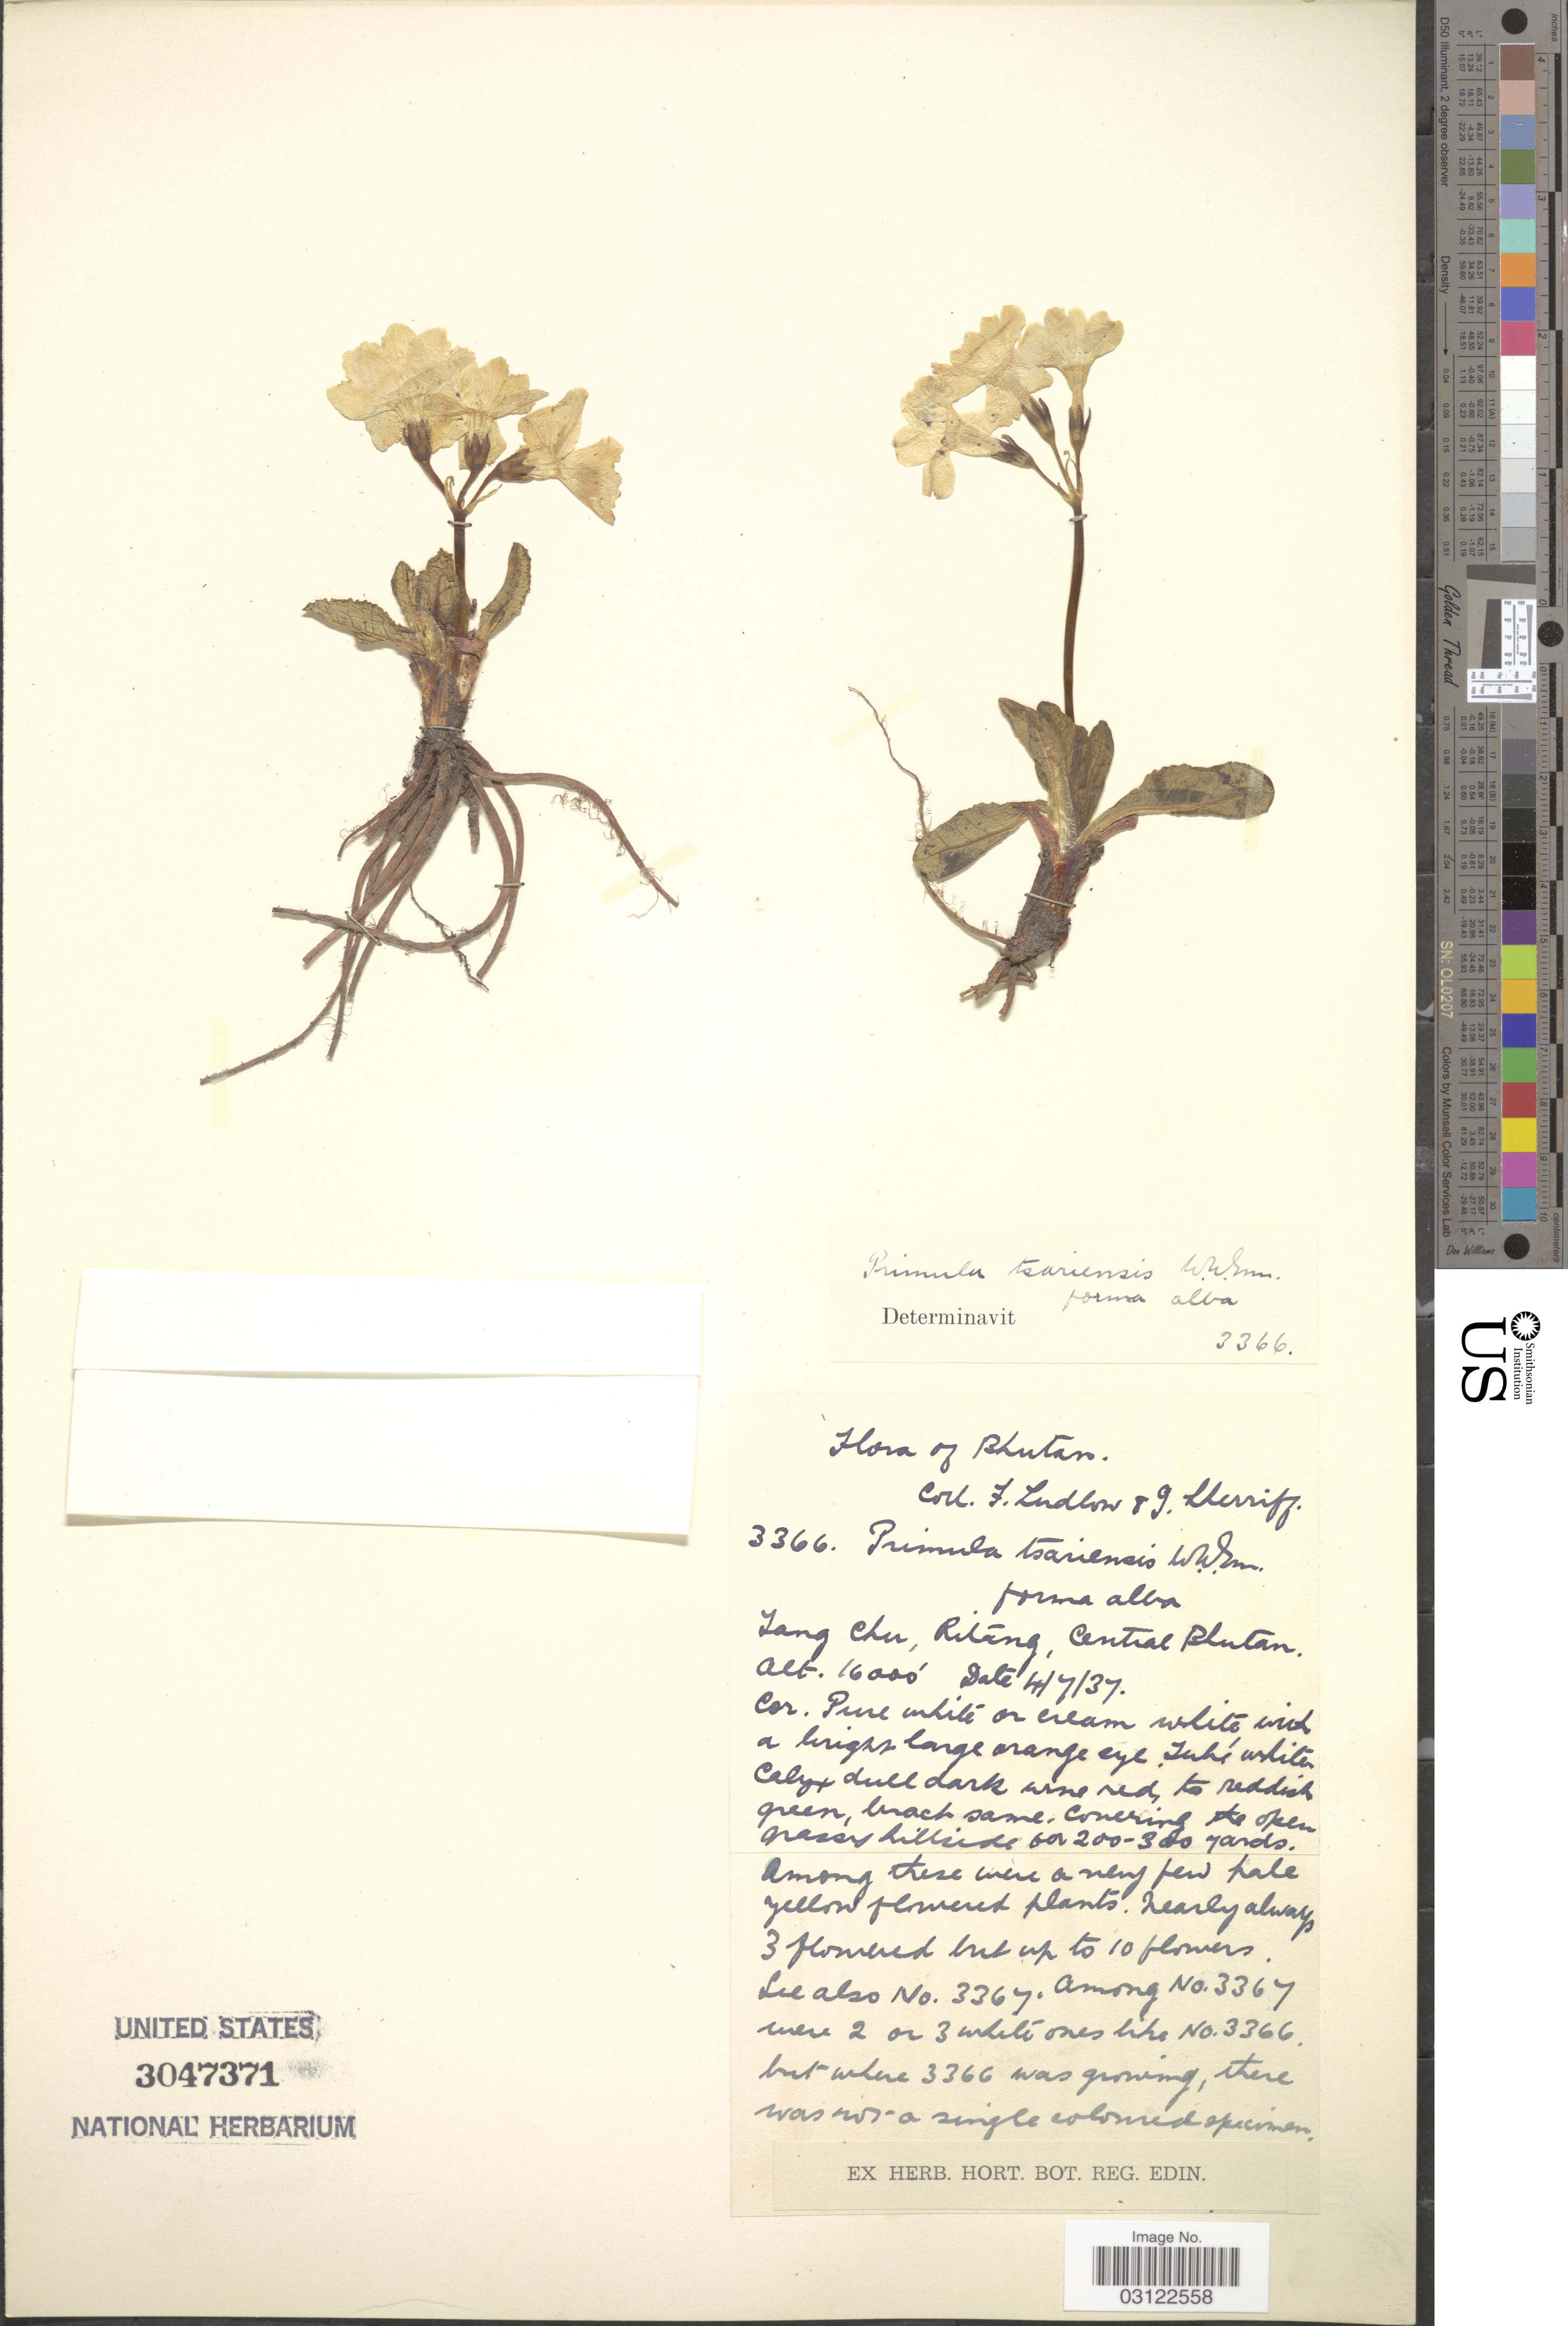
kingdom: Plantae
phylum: Tracheophyta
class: Magnoliopsida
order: Ericales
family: Primulaceae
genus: Primula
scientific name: Primula tsariensis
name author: W.W. Sm.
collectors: F. Ludlow & G. Sherriff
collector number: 3366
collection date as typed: Transcribed d/m/y: 4/7/37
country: Bhutan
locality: Tang chu, Ritang, Central Bhutan.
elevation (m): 4877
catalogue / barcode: US 3047371